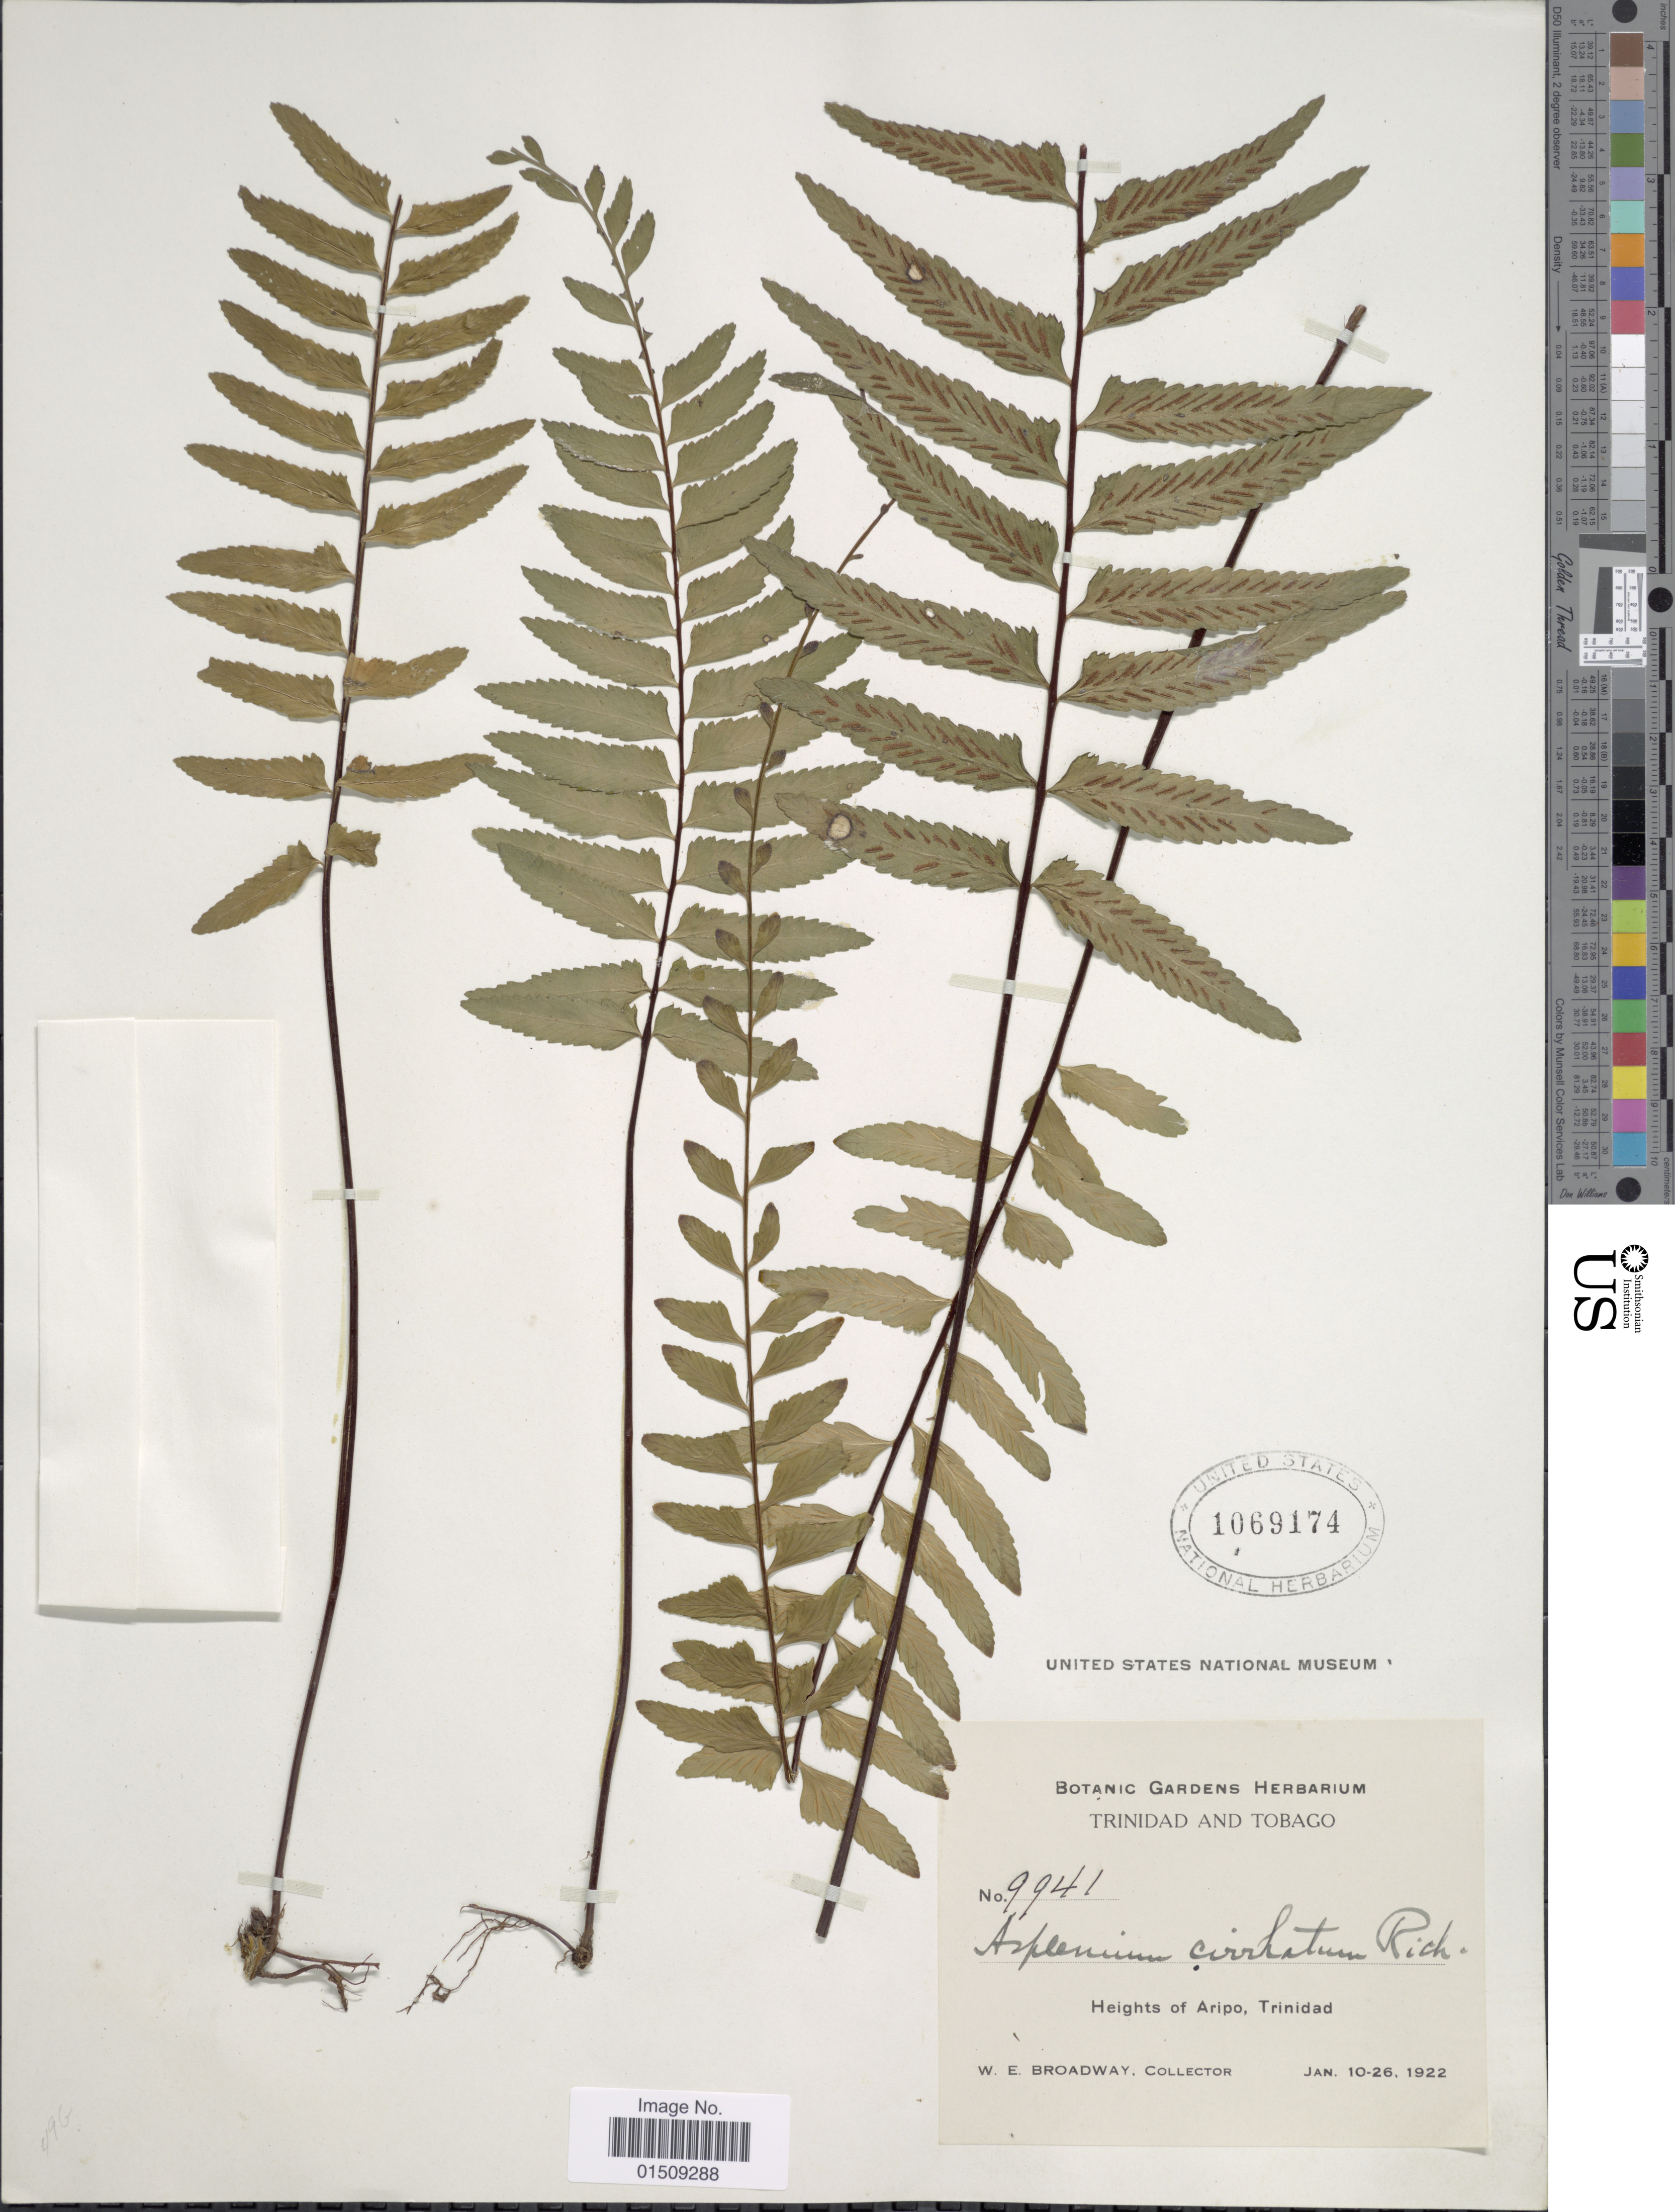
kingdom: Plantae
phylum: Tracheophyta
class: Polypodiopsida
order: Polypodiales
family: Aspleniaceae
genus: Asplenium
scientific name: Asplenium radicans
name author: L.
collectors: W. E. Broadway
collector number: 9941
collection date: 1922-01-10/1922-01-26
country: Trinidad and Tobago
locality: Heights of Aripo, Trinidad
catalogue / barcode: US 1069174